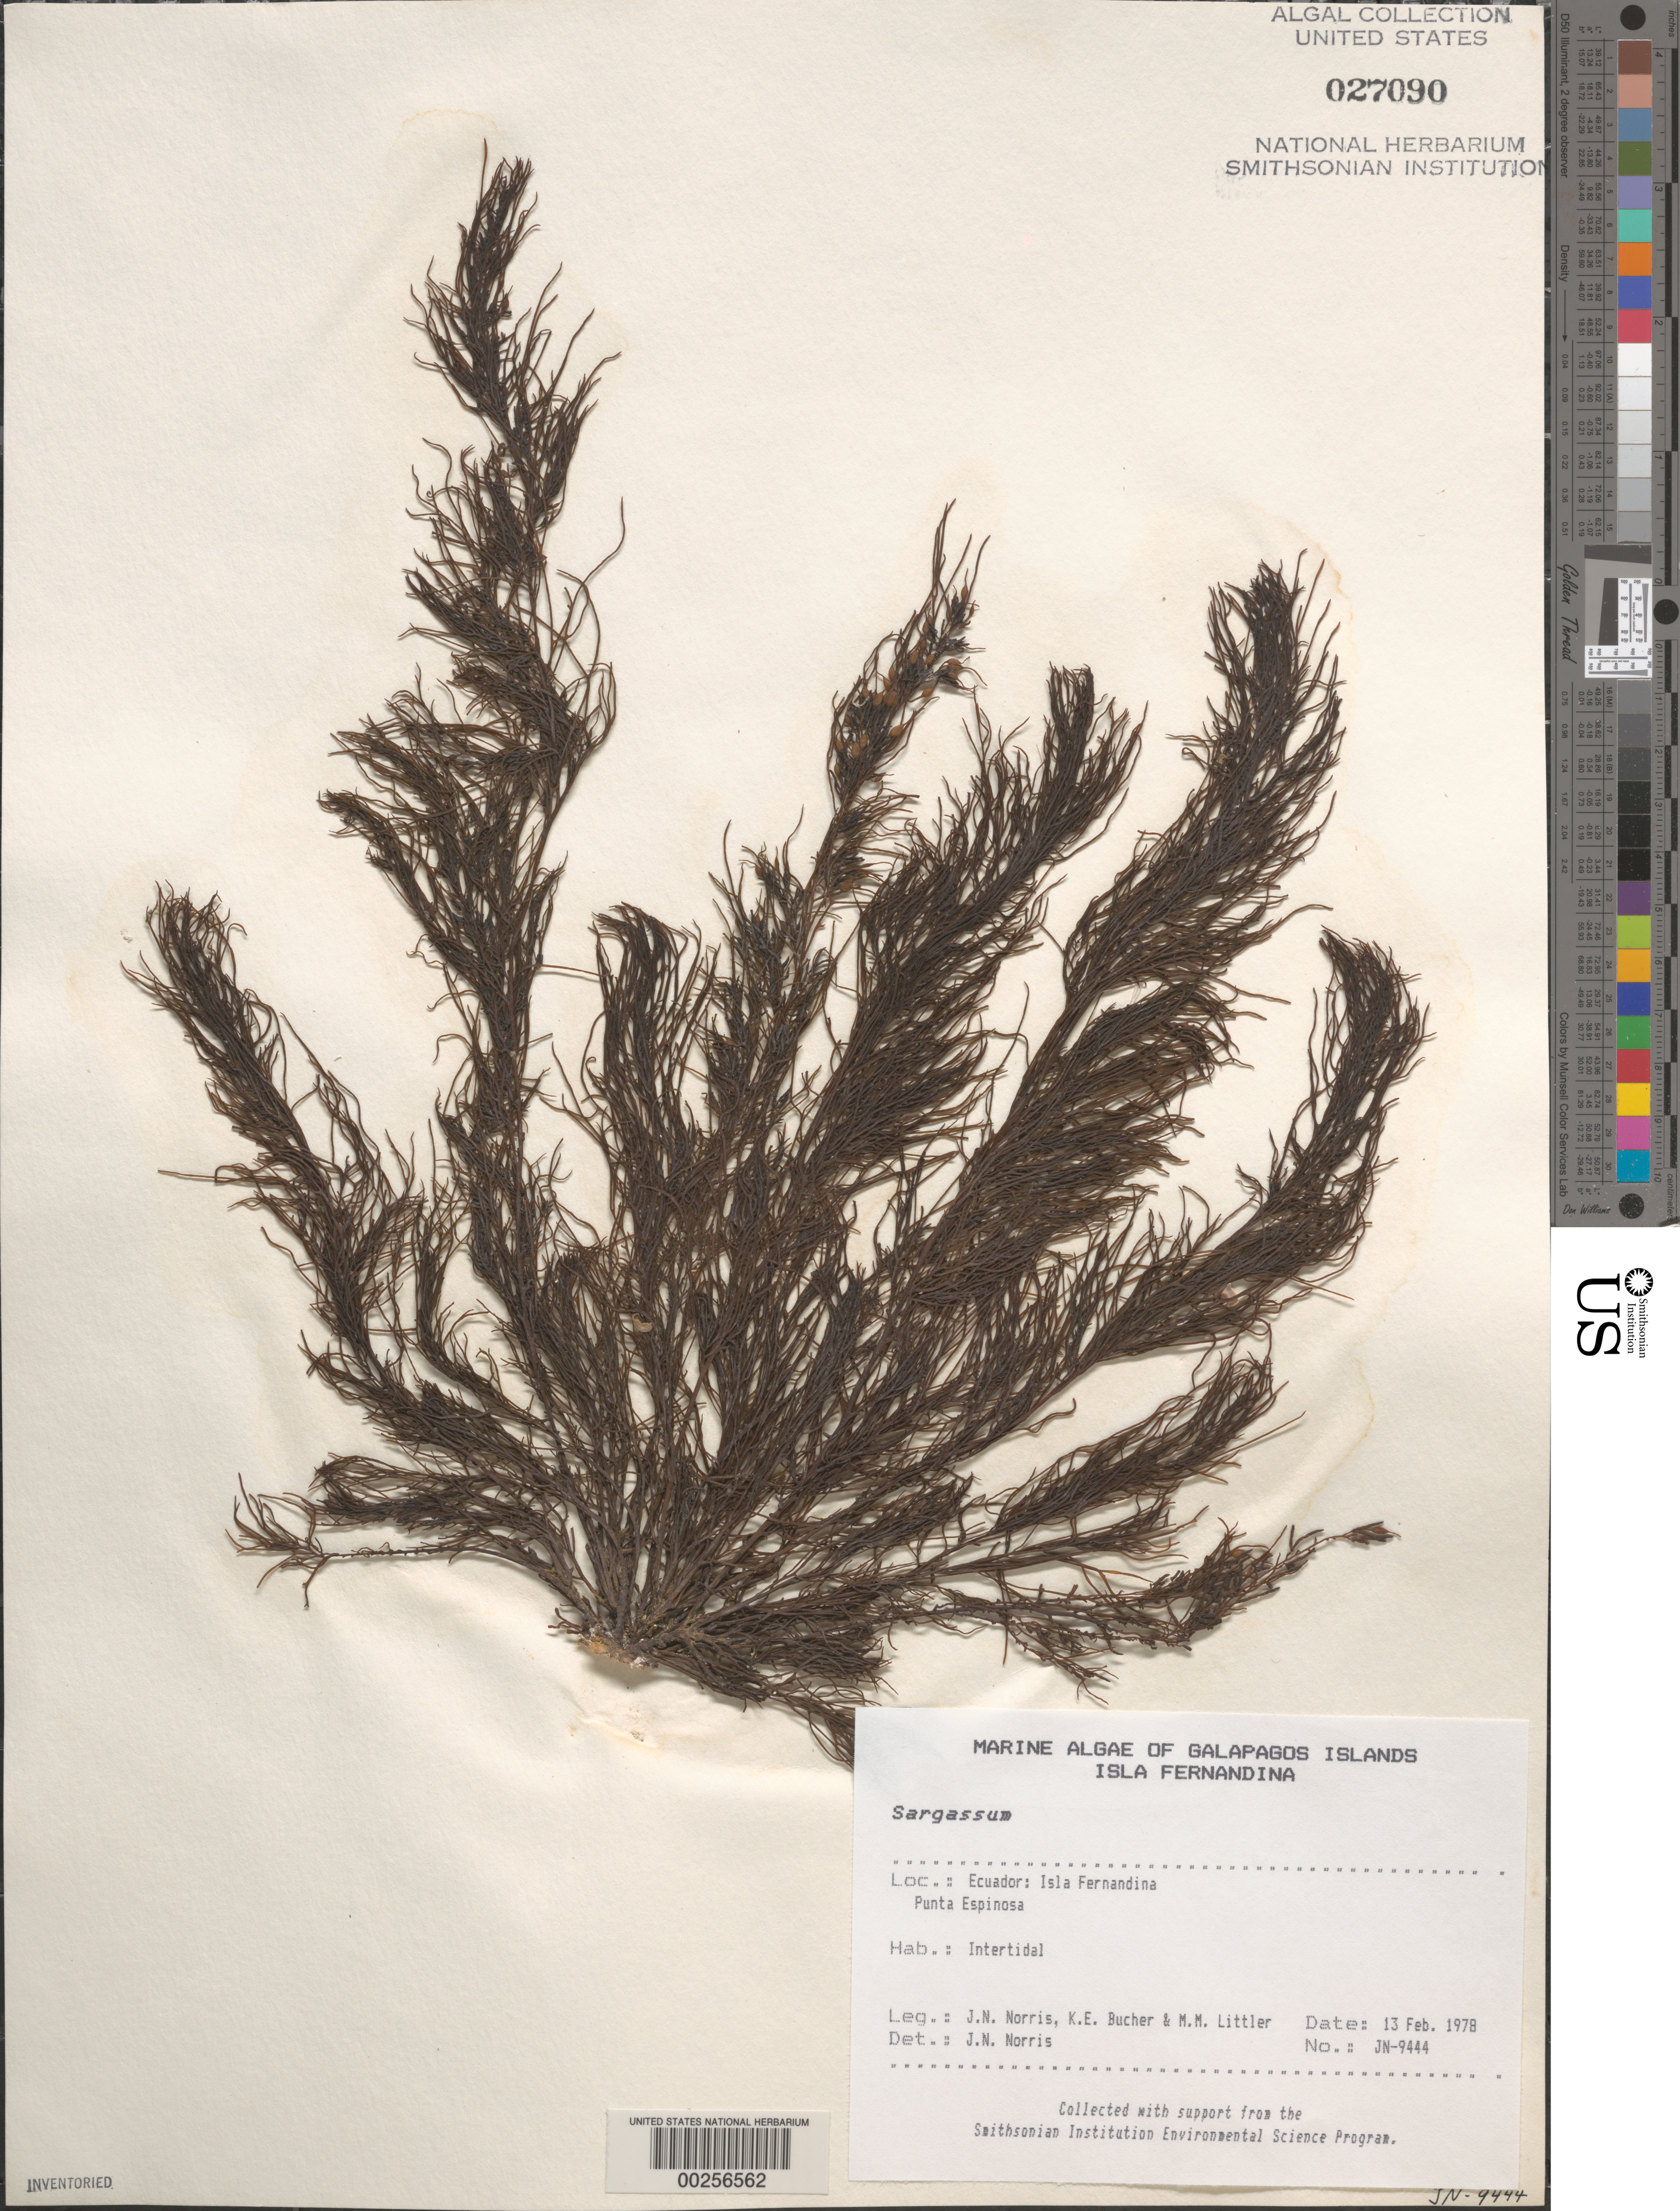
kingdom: Chromista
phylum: Ochrophyta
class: Phaeophyceae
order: Fucales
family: Sargassaceae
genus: Sargassum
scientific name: Sargassum sp.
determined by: Norris, James N.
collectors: J. N. Norris, K. E. Bucher & M. M. Littler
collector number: JN-9444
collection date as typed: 13 Feb 1978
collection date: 1978-02-13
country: Ecuador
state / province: Colón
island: Fernandina [Narborough]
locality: Punta Espinosa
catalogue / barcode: US 27090